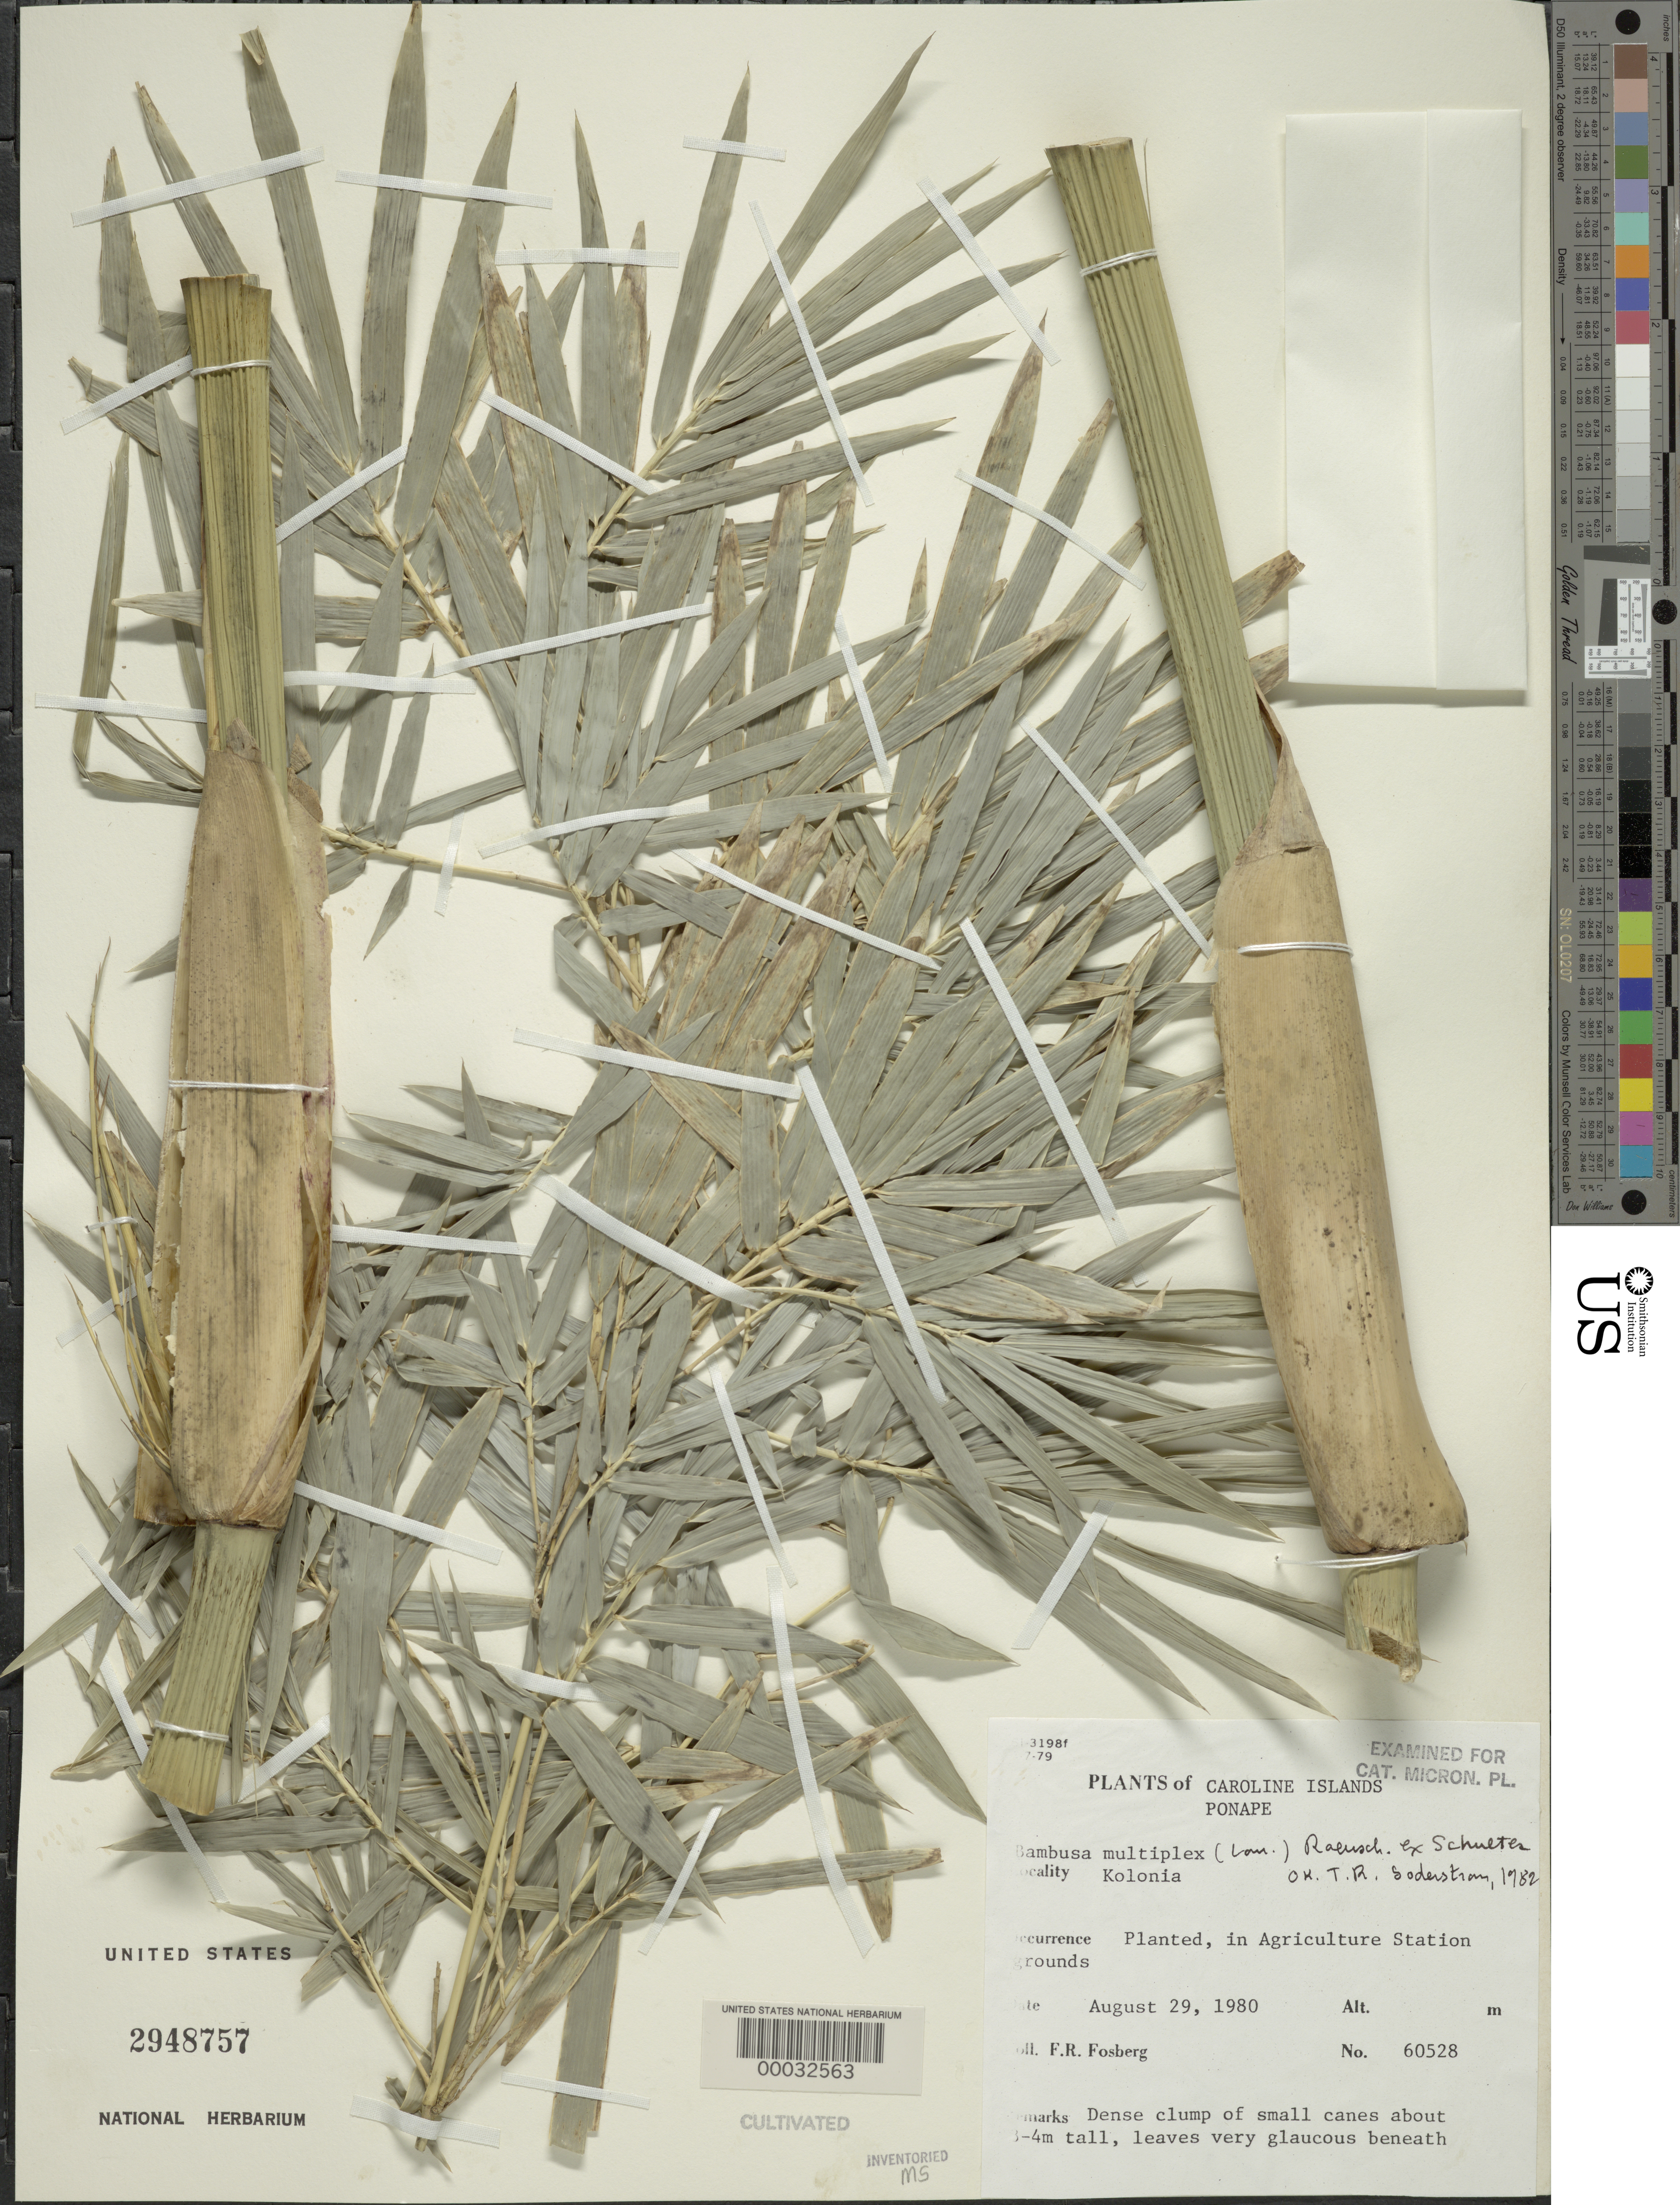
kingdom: Plantae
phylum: Tracheophyta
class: Liliopsida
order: Poales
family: Poaceae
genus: Bambusa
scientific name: Bambusa multiplex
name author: (Lour.) Raeusch. ex Schult. & Schult. f.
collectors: F. R. Fosberg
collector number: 60528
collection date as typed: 29 Aug 1980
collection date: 1980-08-29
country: Micronesia, Federated States of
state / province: Pohnpei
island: Pohnpei [Ponape]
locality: Kolonia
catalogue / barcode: US 2948757